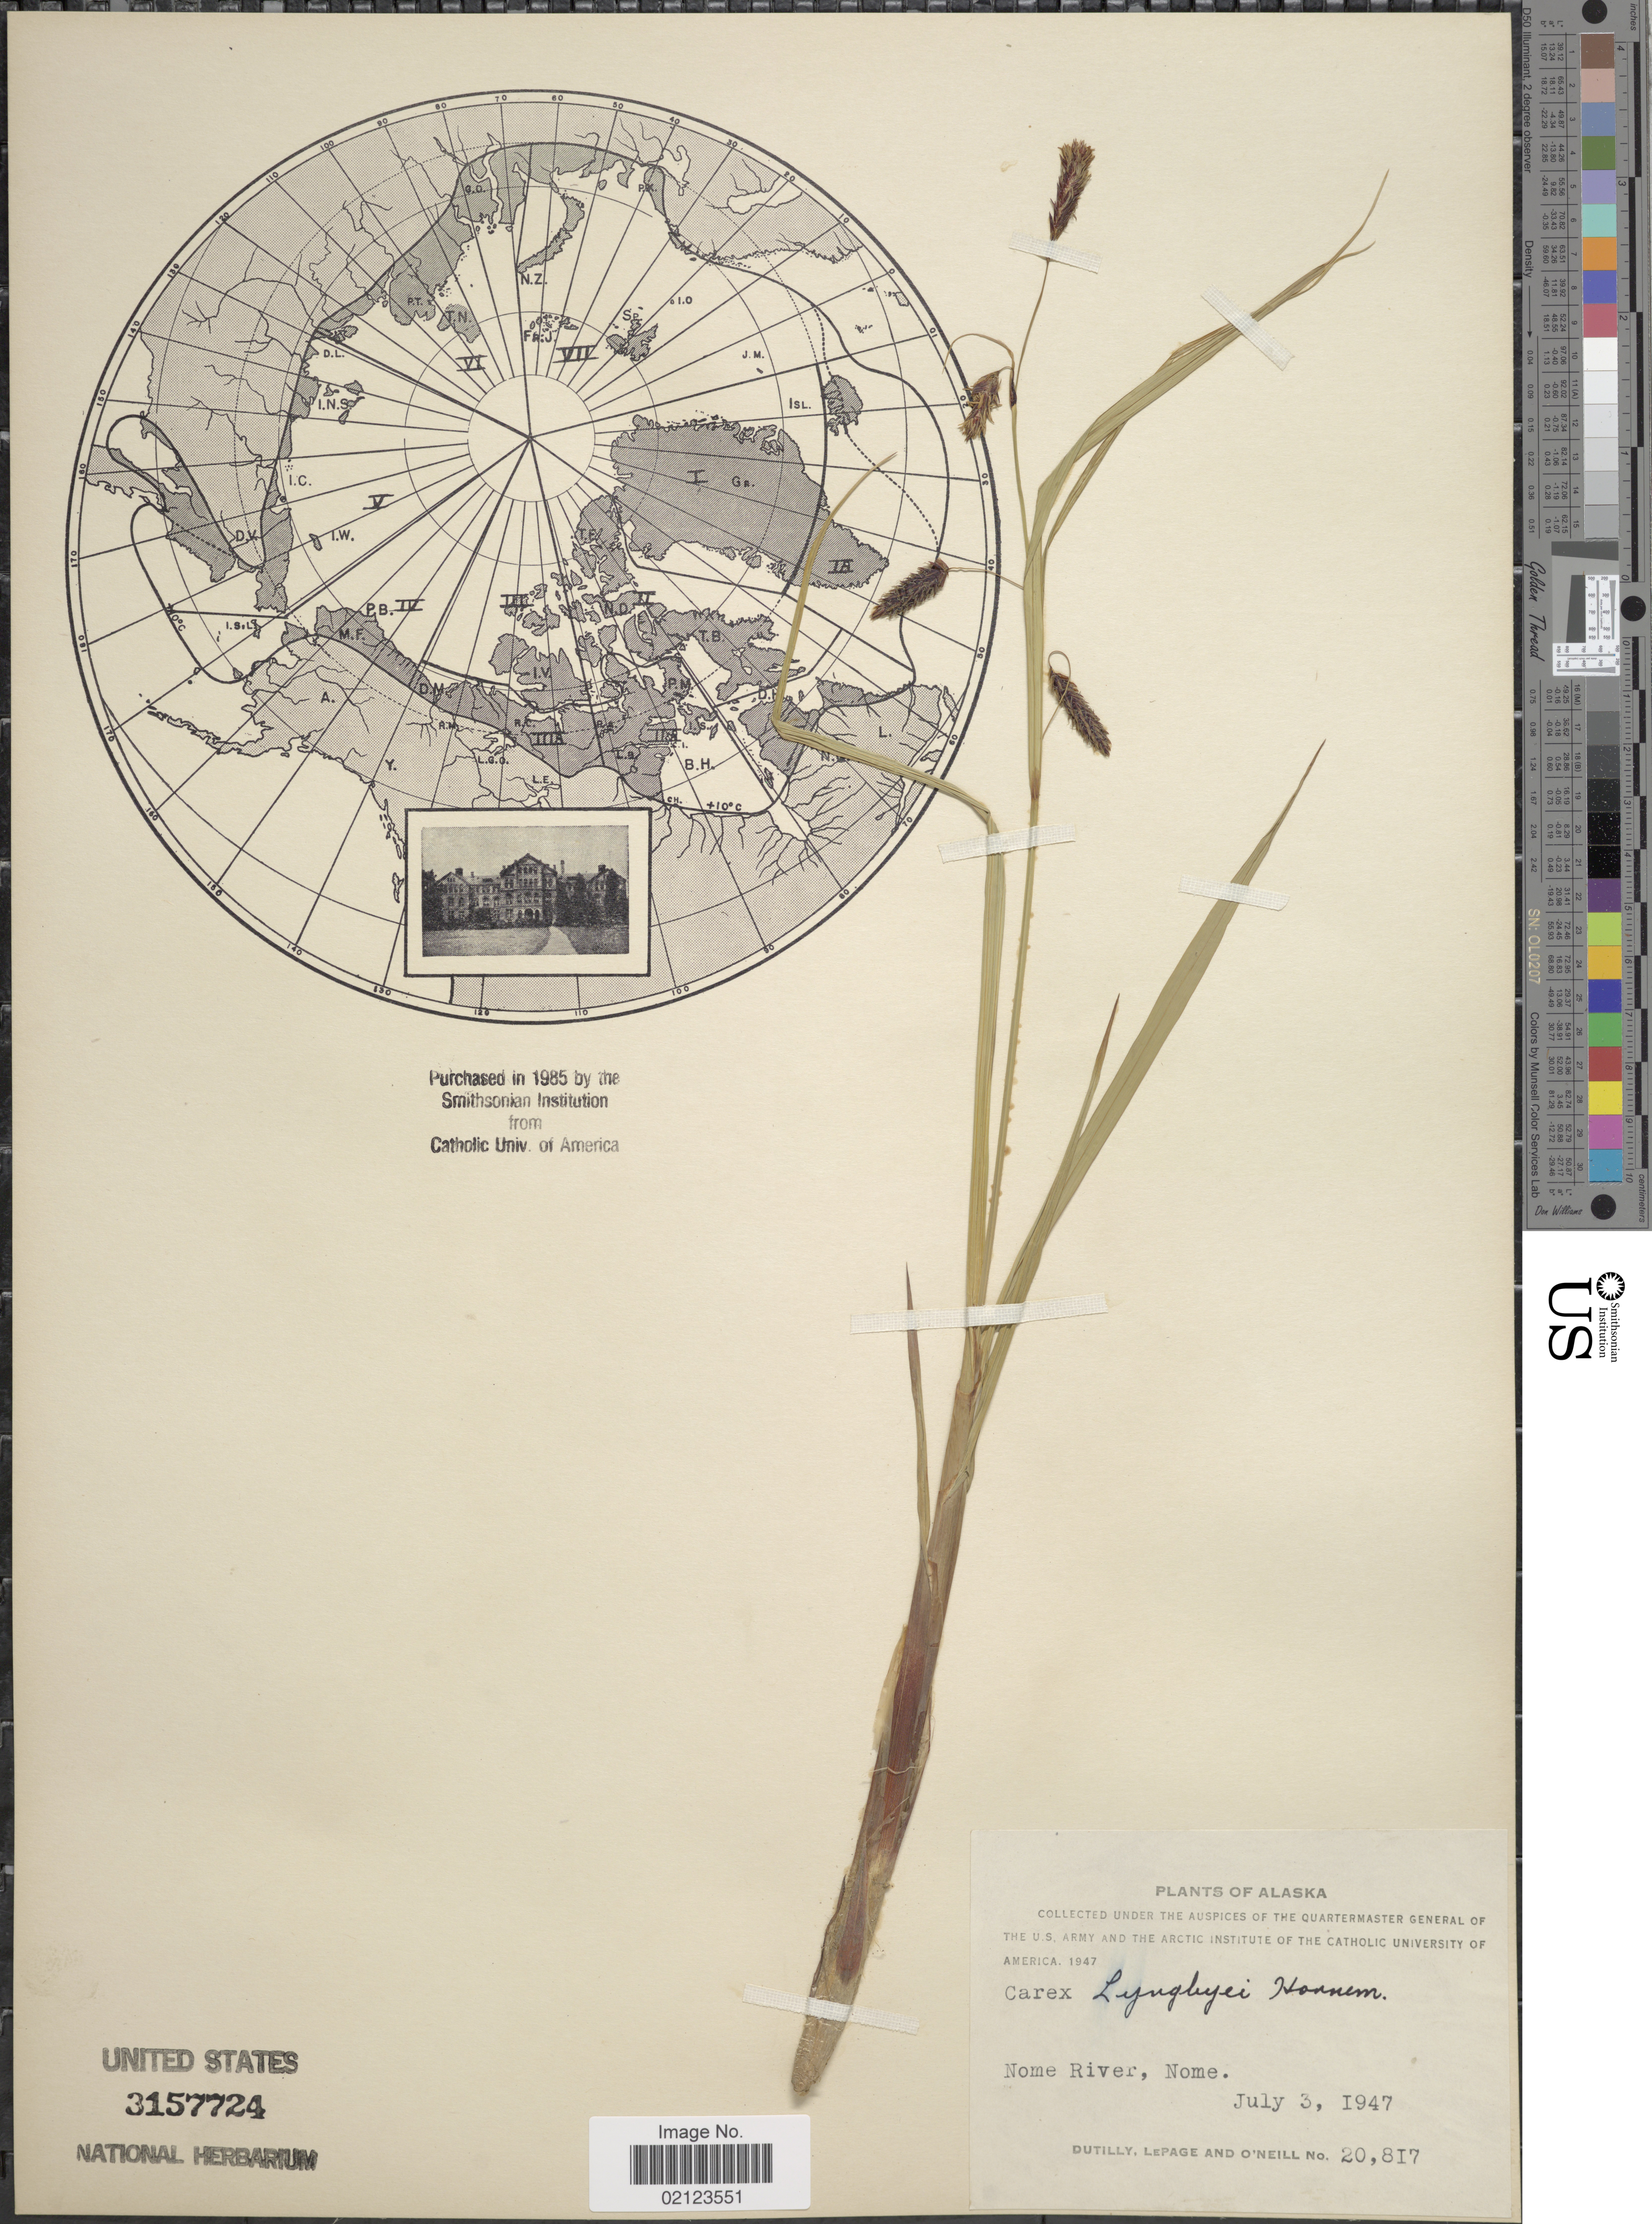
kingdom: Plantae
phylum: Tracheophyta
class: Liliopsida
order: Poales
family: Cyperaceae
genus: Carex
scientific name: Carex lyngbyei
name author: Hornem.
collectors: -. Dutilly, -. LePage & -. O'Neill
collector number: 20817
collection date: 1947-07-03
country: United States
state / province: Alaska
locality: Nome River, Nome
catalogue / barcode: US 3157724